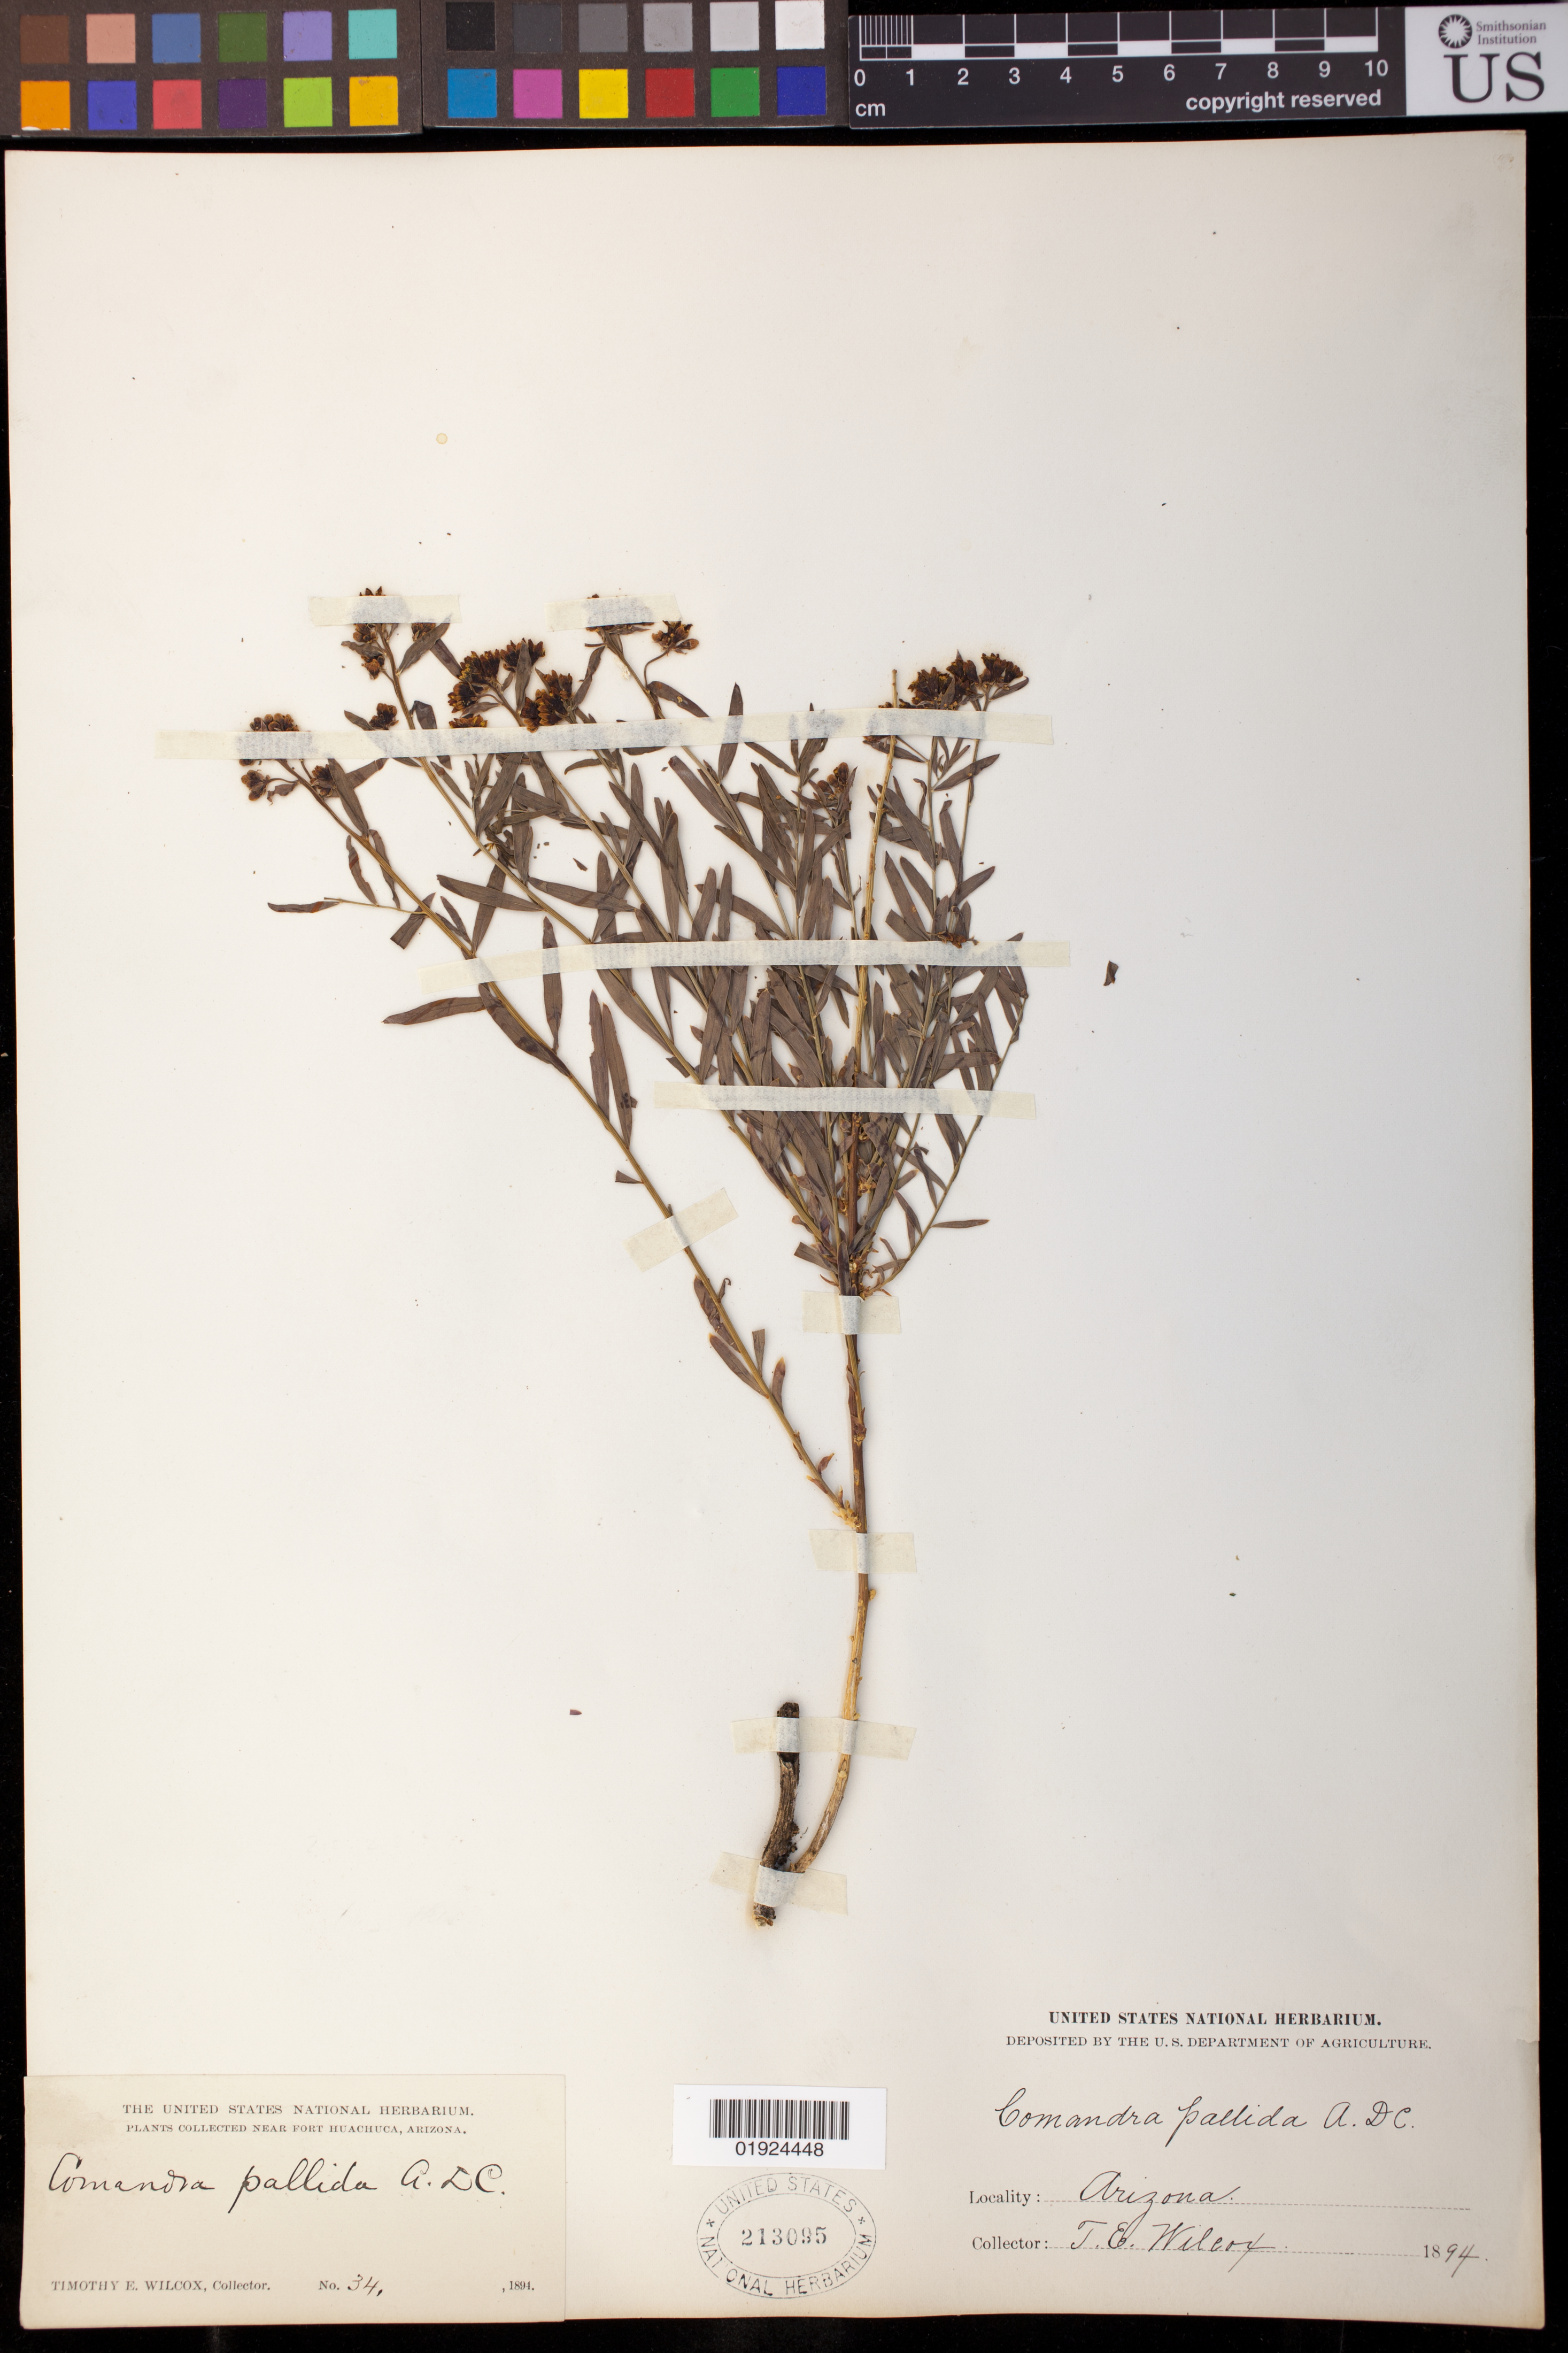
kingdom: Plantae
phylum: Tracheophyta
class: Magnoliopsida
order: Santalales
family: Comandraceae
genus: Comandra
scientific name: Comandra pallida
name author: A. DC.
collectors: T. E. Wilcox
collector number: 34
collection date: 1894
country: United States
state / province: Arizona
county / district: Cochise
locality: Near Fort Huachuca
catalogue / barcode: US 213095